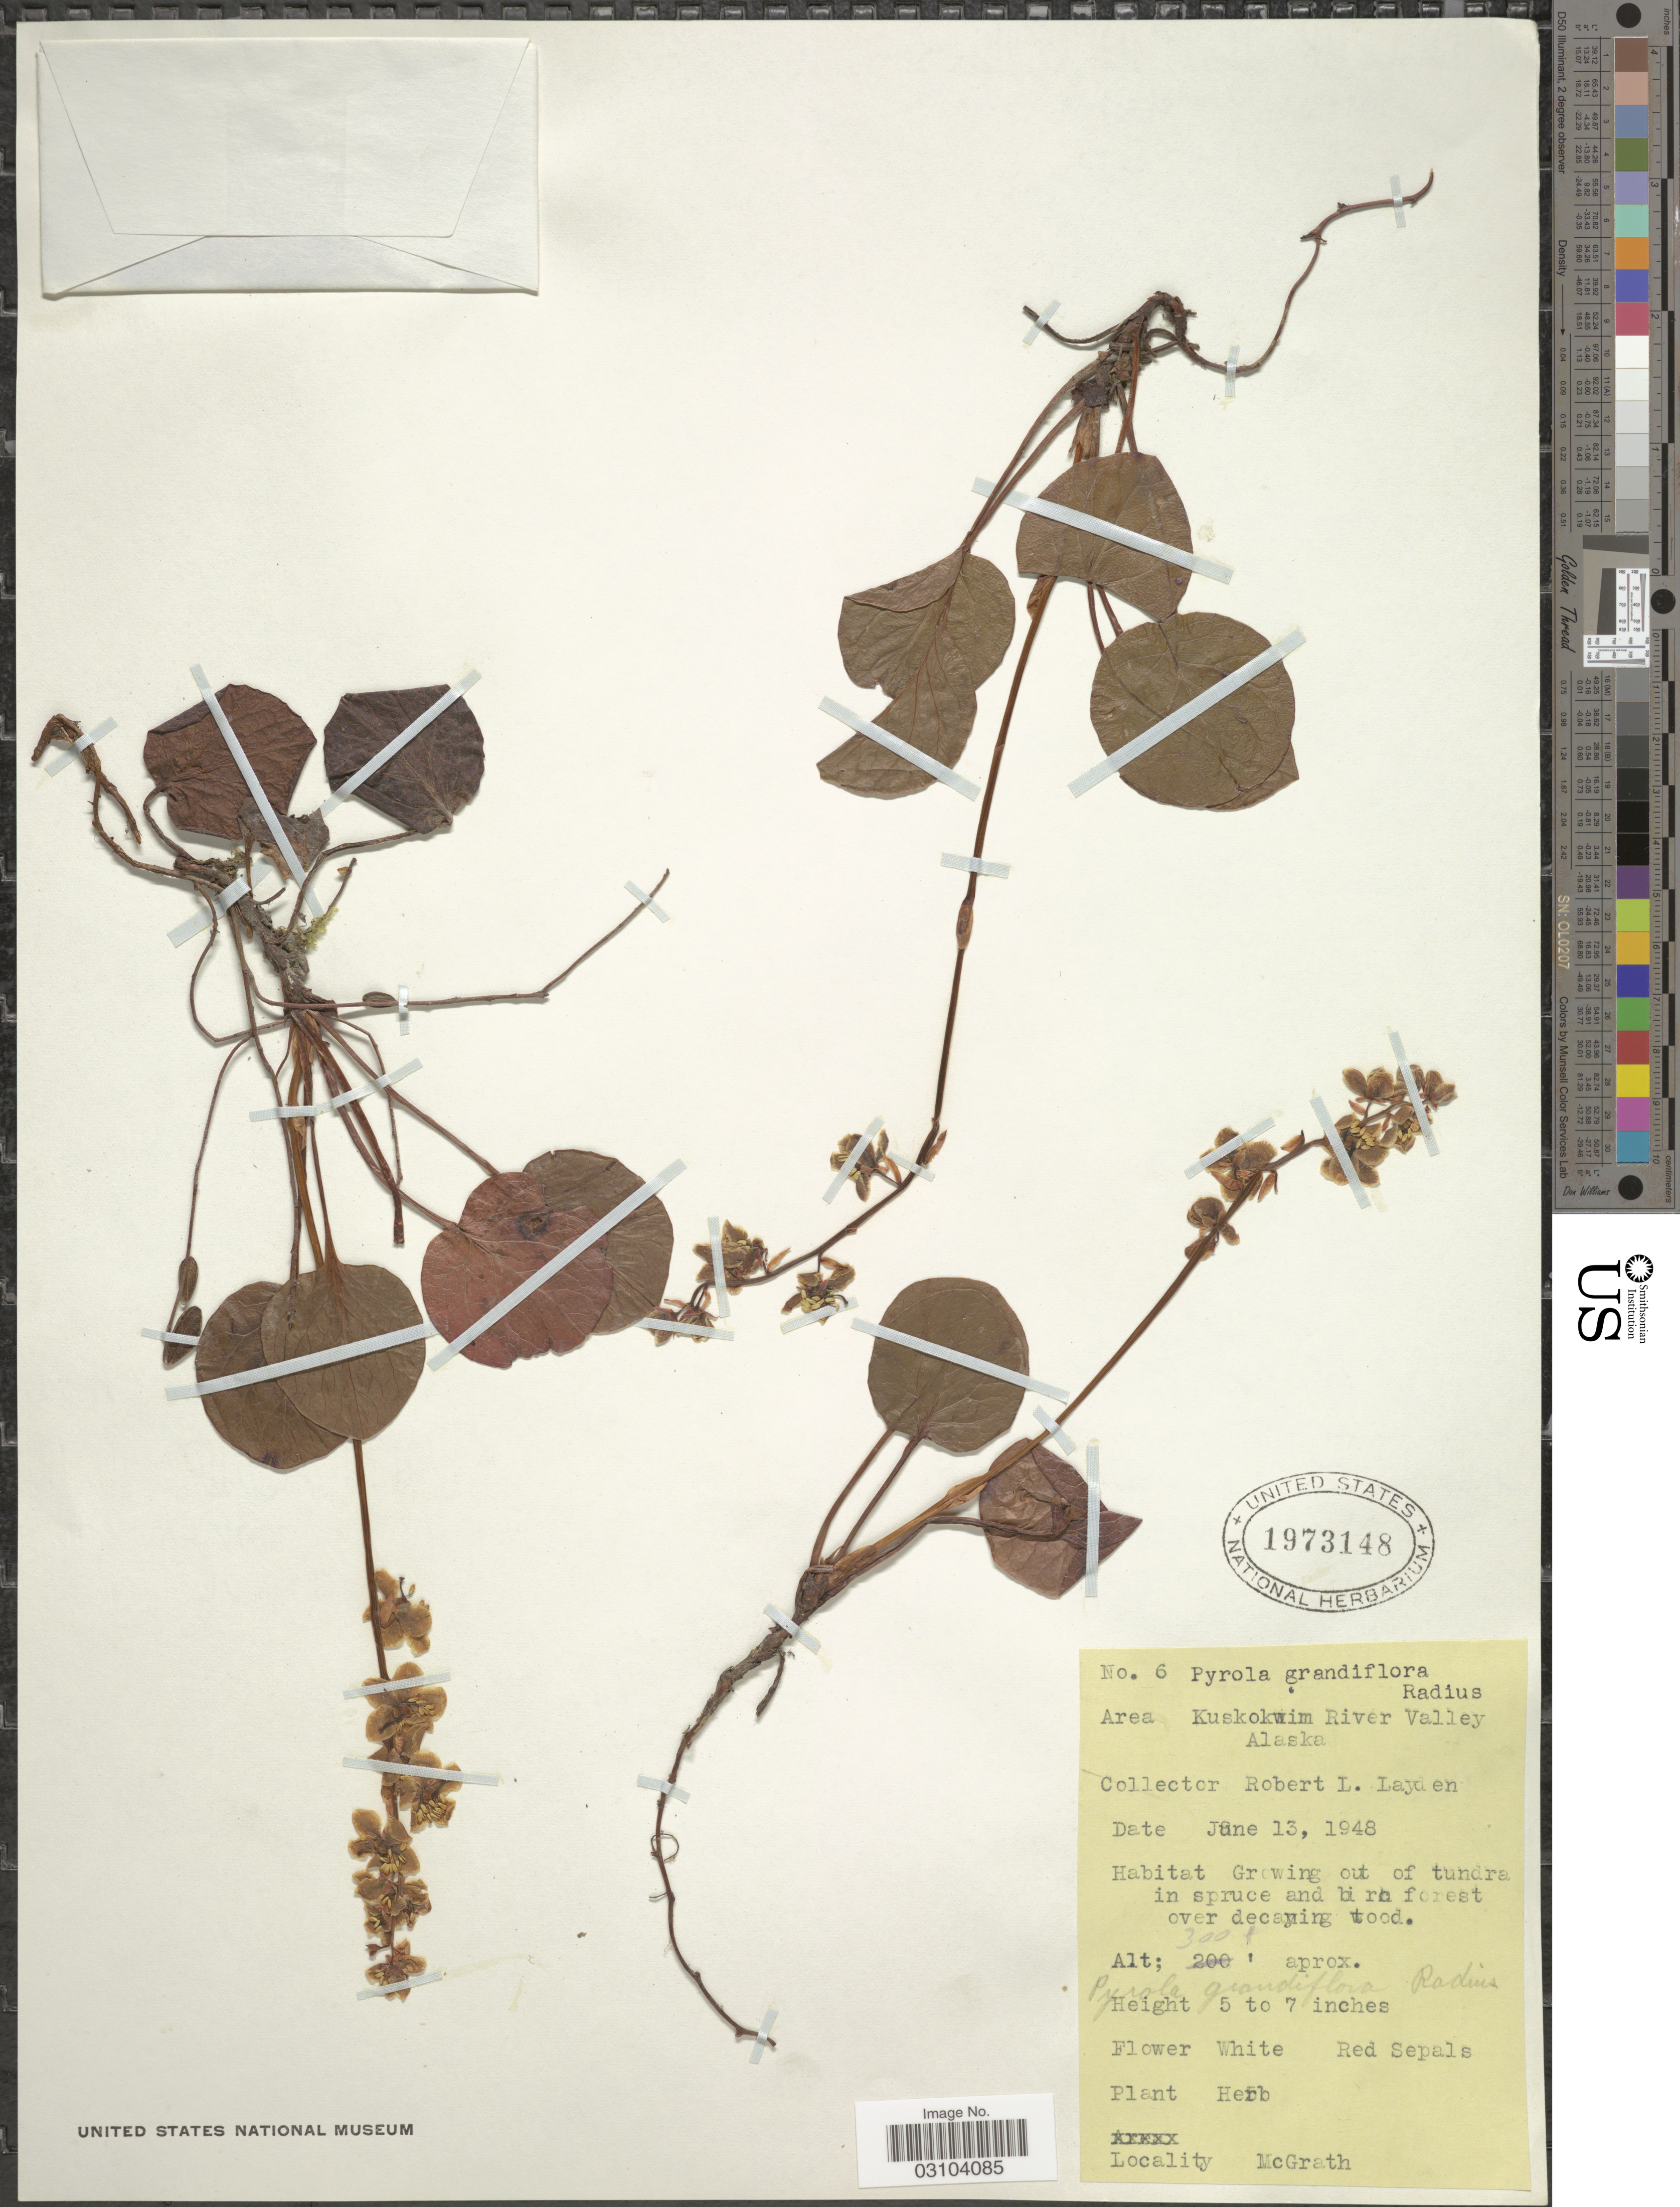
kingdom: Plantae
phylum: Tracheophyta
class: Magnoliopsida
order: Ericales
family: Ericaceae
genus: Pyrola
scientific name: Pyrola grandiflora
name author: Radius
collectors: R. Layden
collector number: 6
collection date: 1948-06-13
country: United States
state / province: Alaska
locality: Kuskokwim River Valley. McGrath.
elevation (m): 91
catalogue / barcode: US 1973148